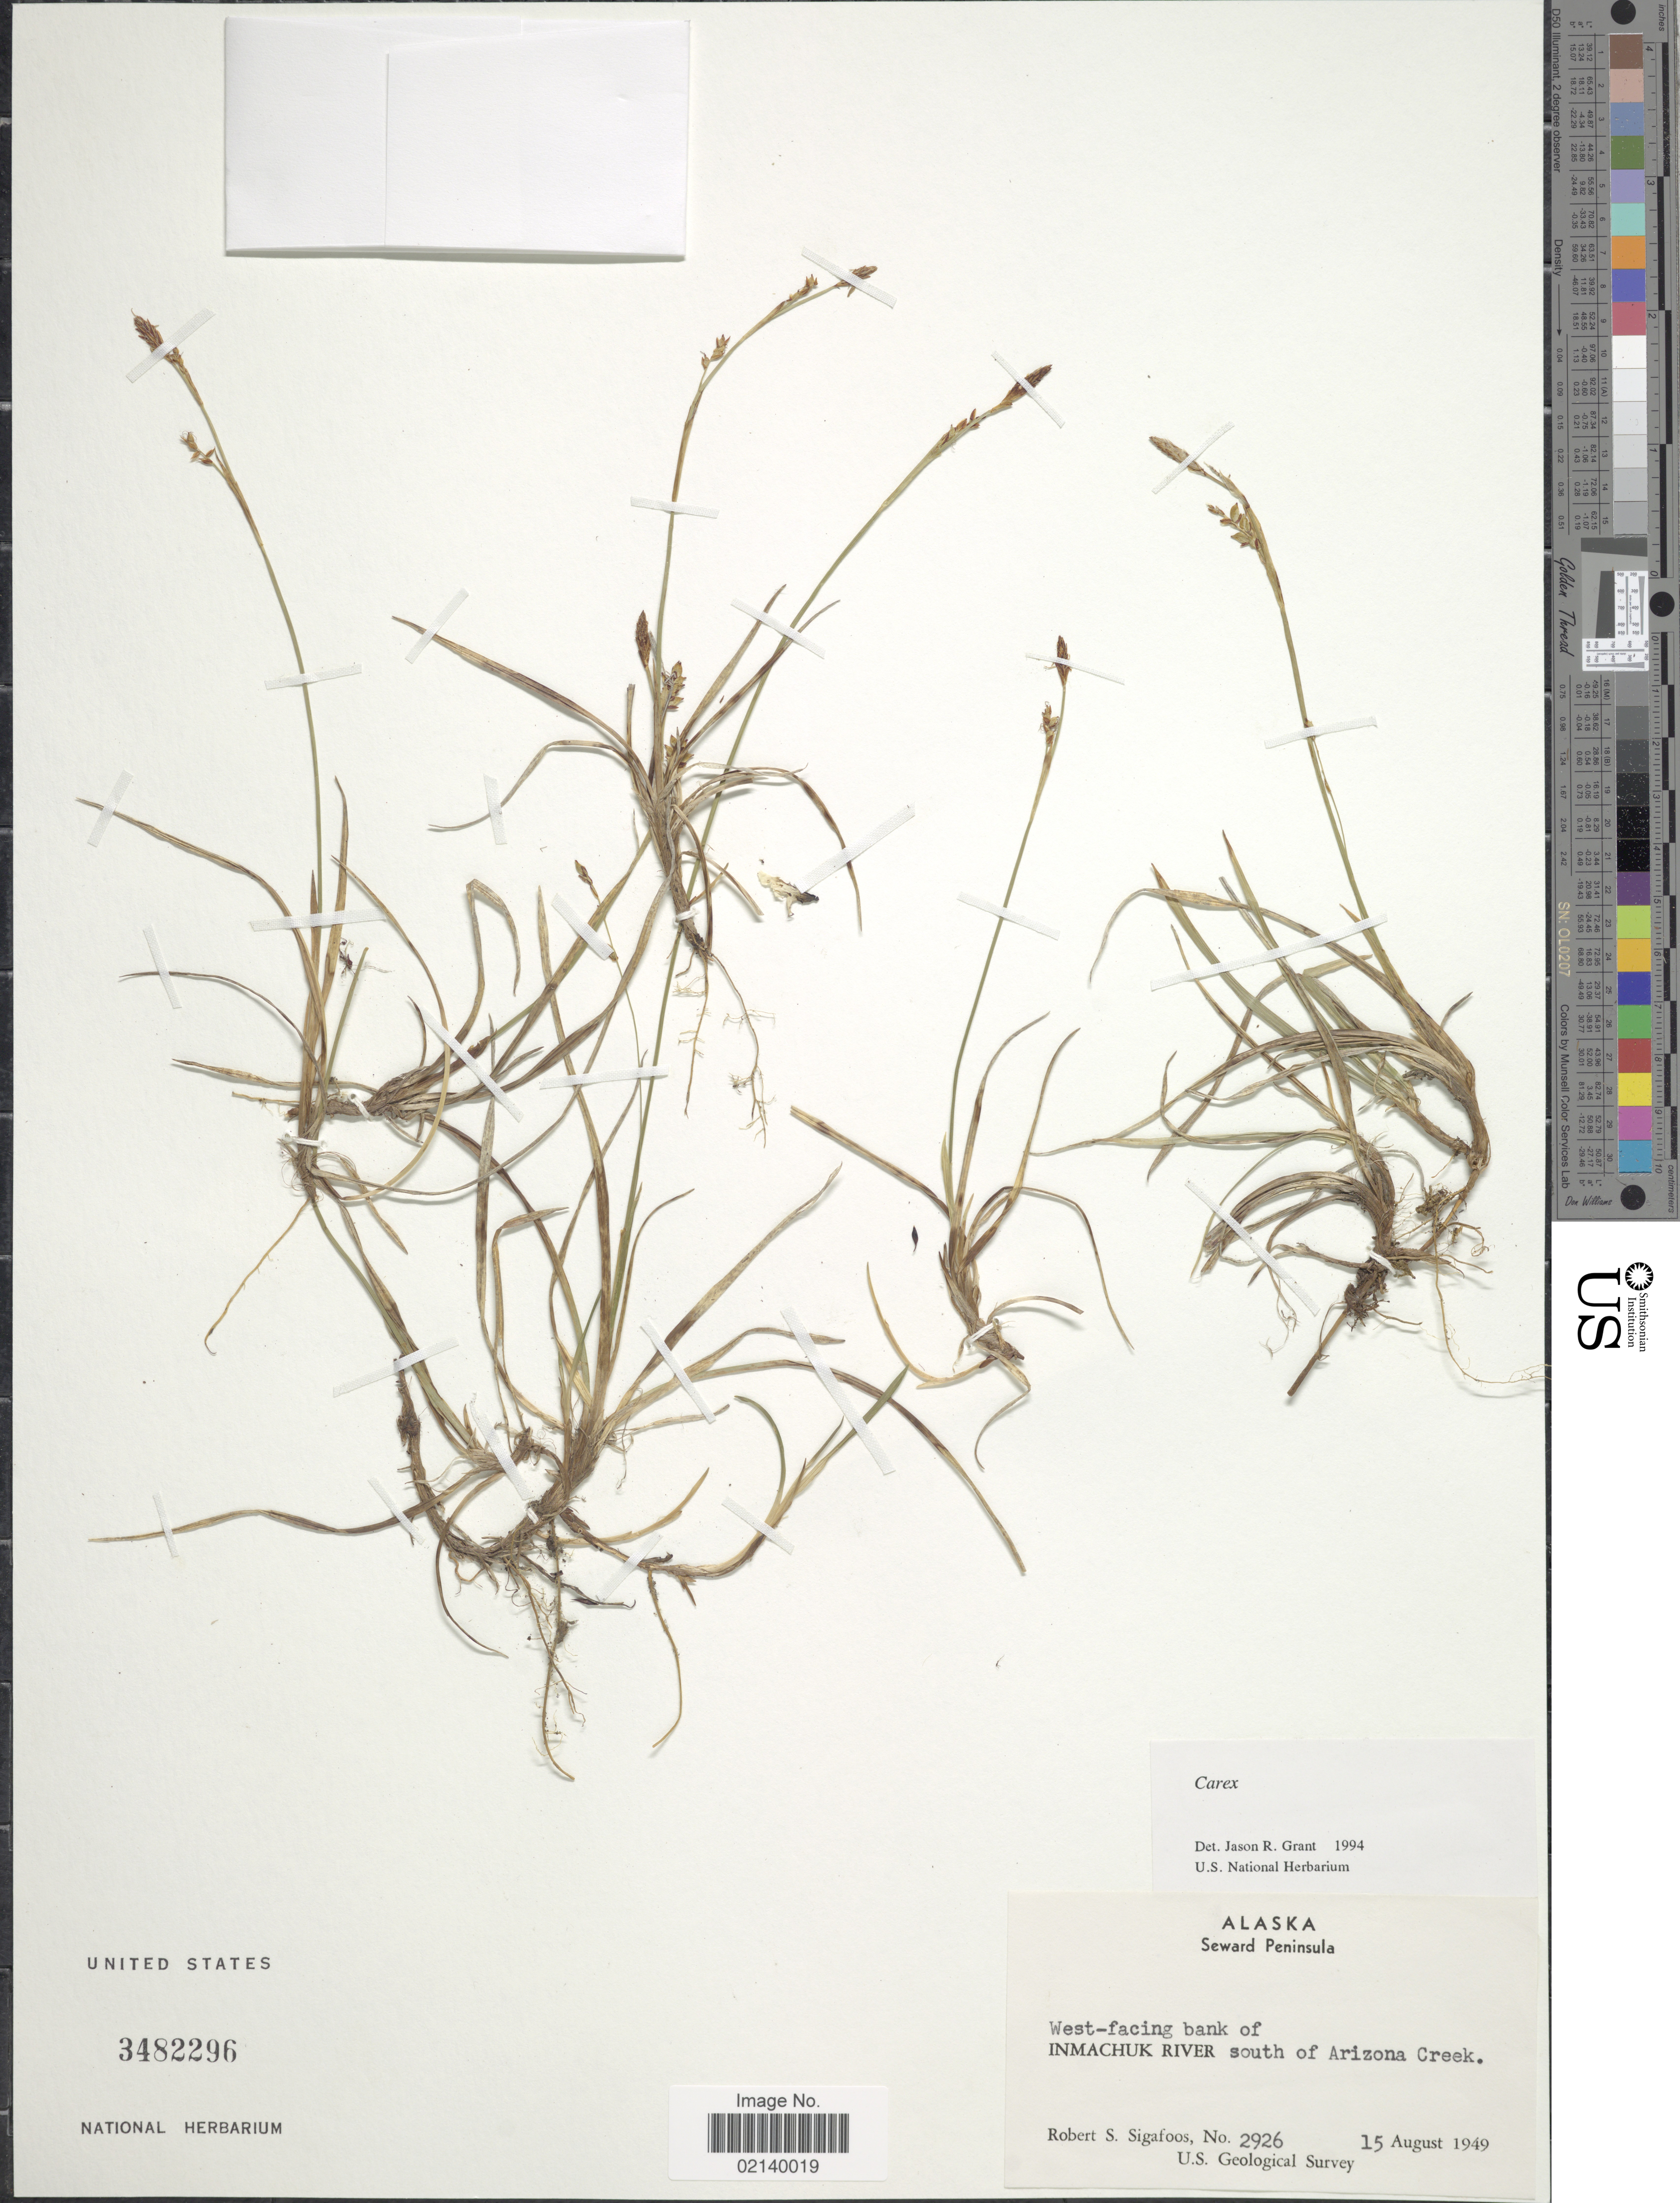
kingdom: Plantae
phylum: Tracheophyta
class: Liliopsida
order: Poales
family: Cyperaceae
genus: Carex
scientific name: Carex sp.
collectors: R. Sigafoos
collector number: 2926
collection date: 1949-08-15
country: United States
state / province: Alaska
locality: Seward Peninsula, wet-facing bank of Inmachuk River south of Arizona Creek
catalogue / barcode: US 3482296